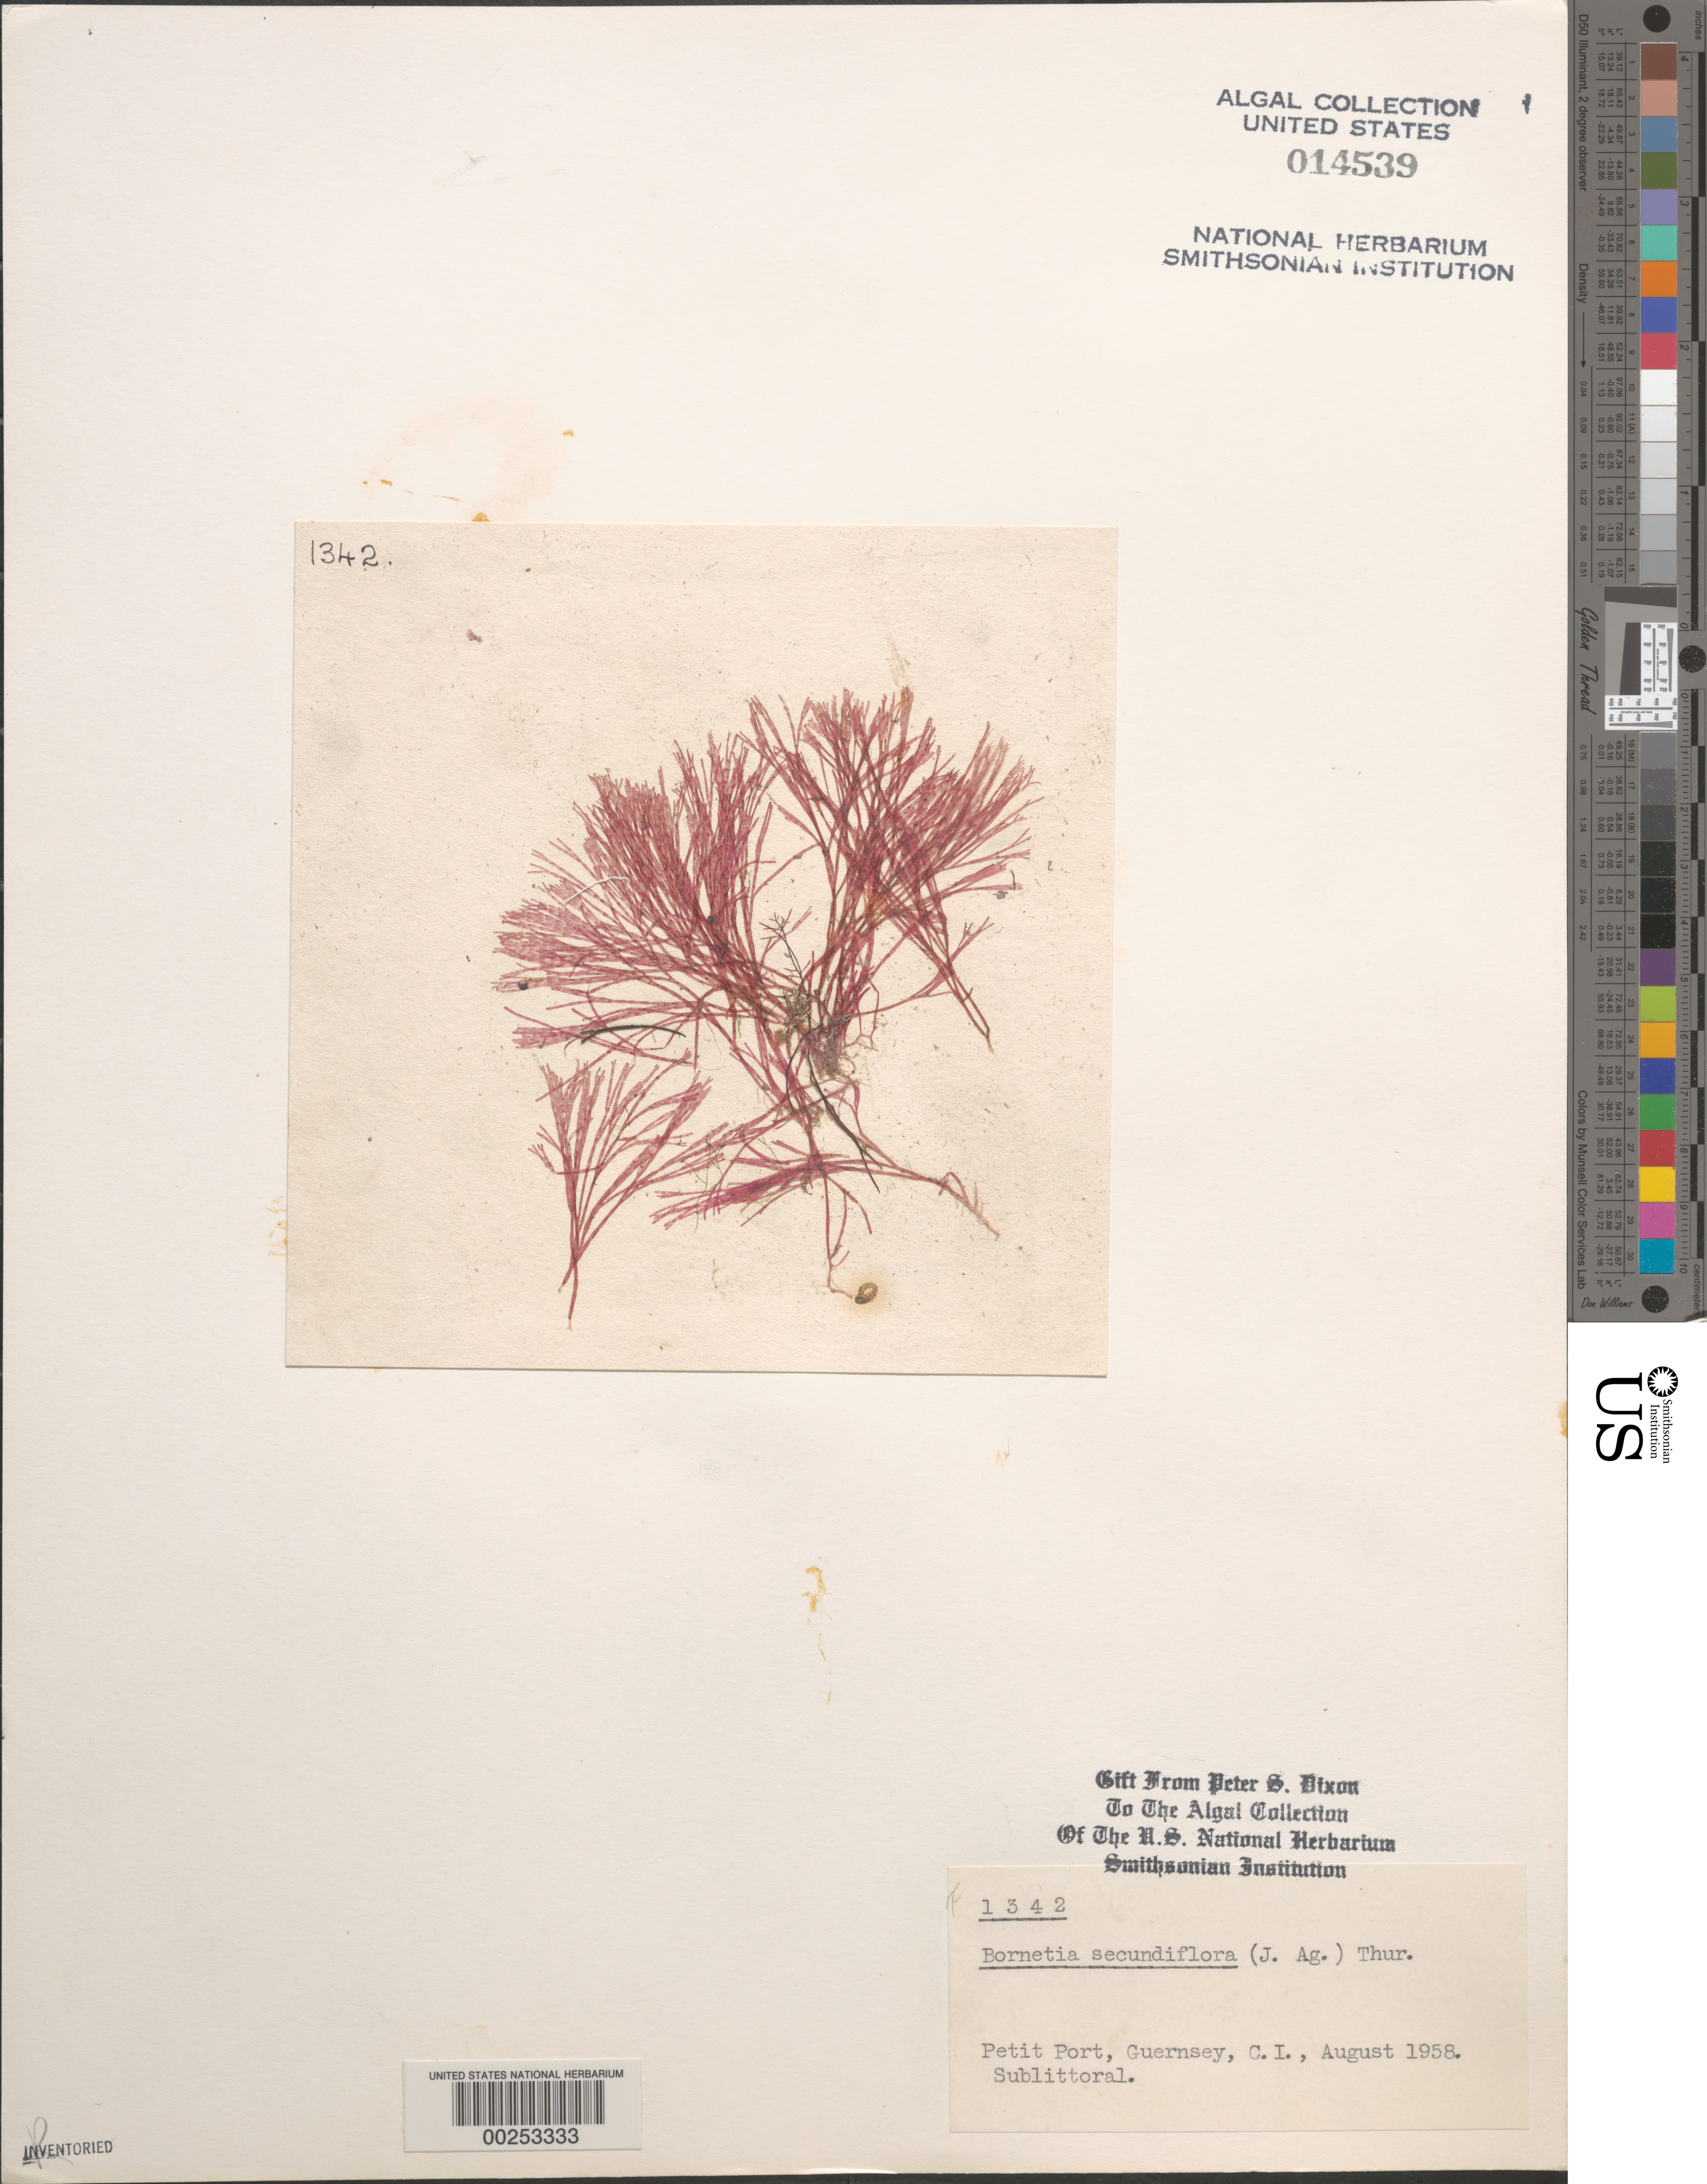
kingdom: Plantae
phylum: Rhodophyta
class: Florideophyceae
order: Ceramiales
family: Ceramiaceae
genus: Bornetia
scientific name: Bornetia secundiflora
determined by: Dixon, P. S.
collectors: P. S. Dixon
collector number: PSD 1342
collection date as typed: Aug 1958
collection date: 1958-08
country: United Kingdom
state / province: England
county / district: Bailiwick of Guernsey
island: Guernsey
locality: Petit Port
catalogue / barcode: US 14539